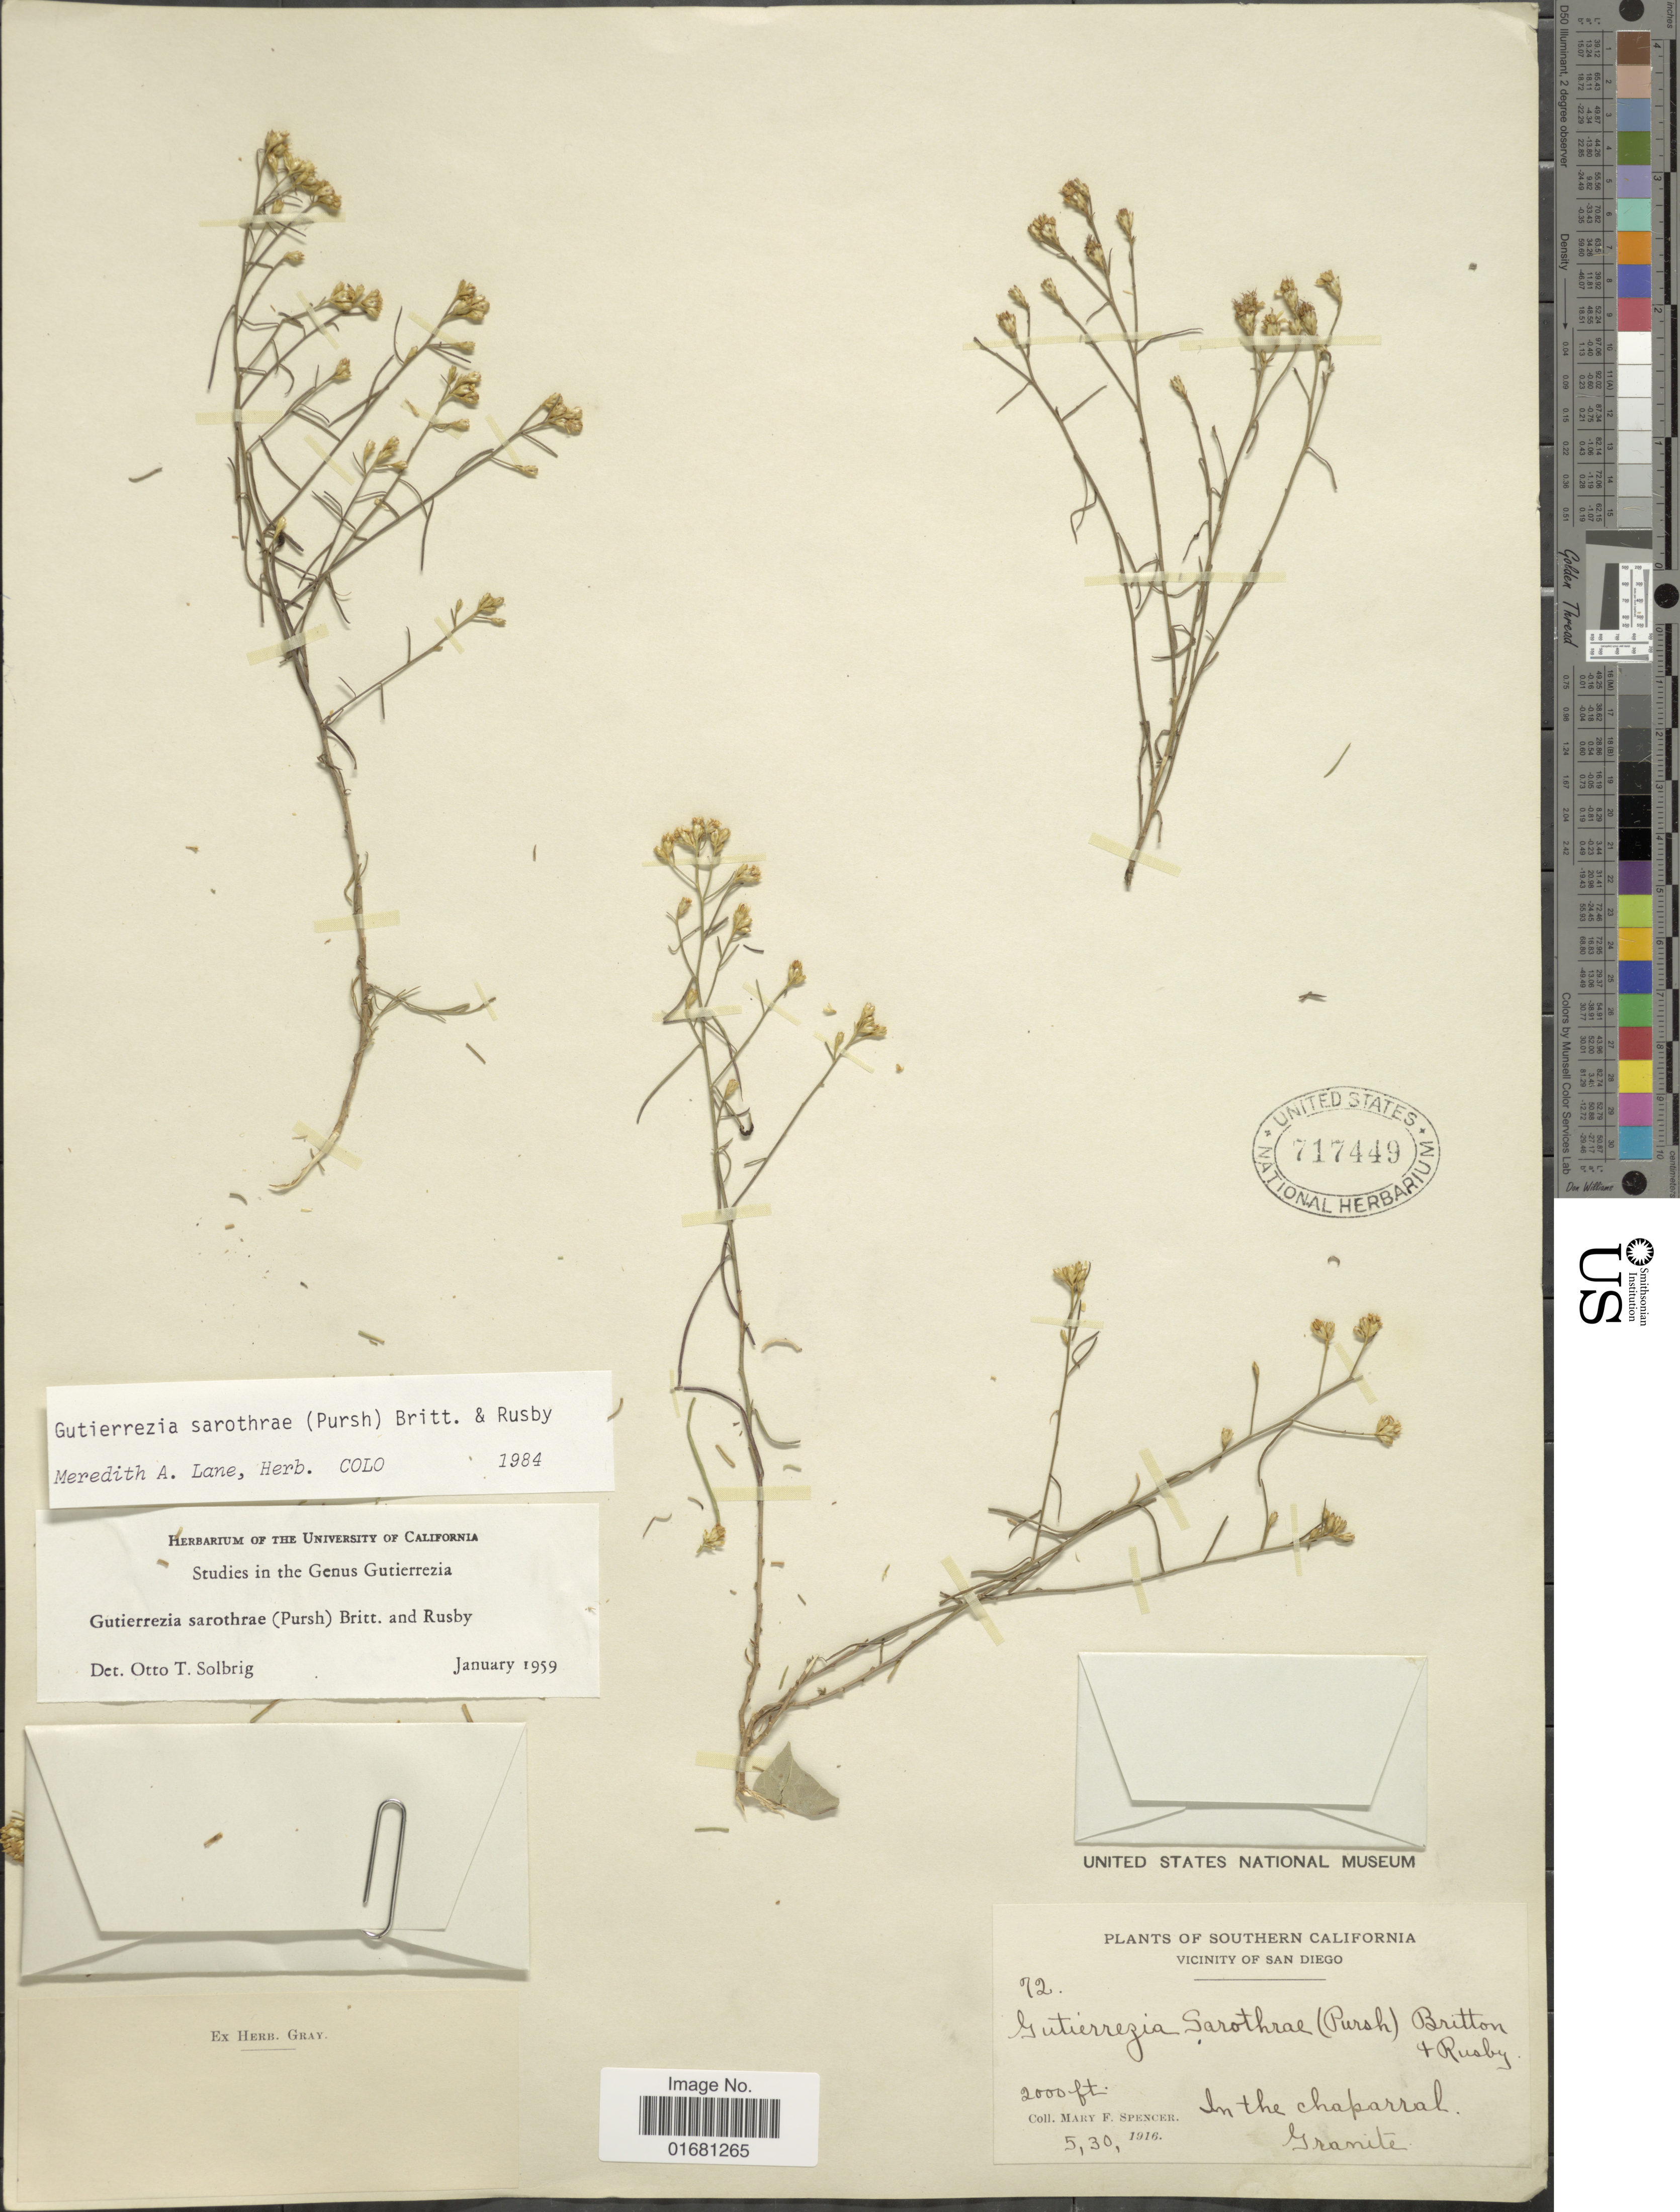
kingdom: Plantae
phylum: Tracheophyta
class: Magnoliopsida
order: Asterales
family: Asteraceae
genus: Gutierrezia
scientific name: Gutierrezia sarothrae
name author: (Pursh) Britton & Rusby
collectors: M. Spencer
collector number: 72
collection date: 1916-05-30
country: United States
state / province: California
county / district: San Diego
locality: Souteastern California. Vicinity of San Diego. In the chaparral. Iranite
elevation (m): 610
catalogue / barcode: US 717449